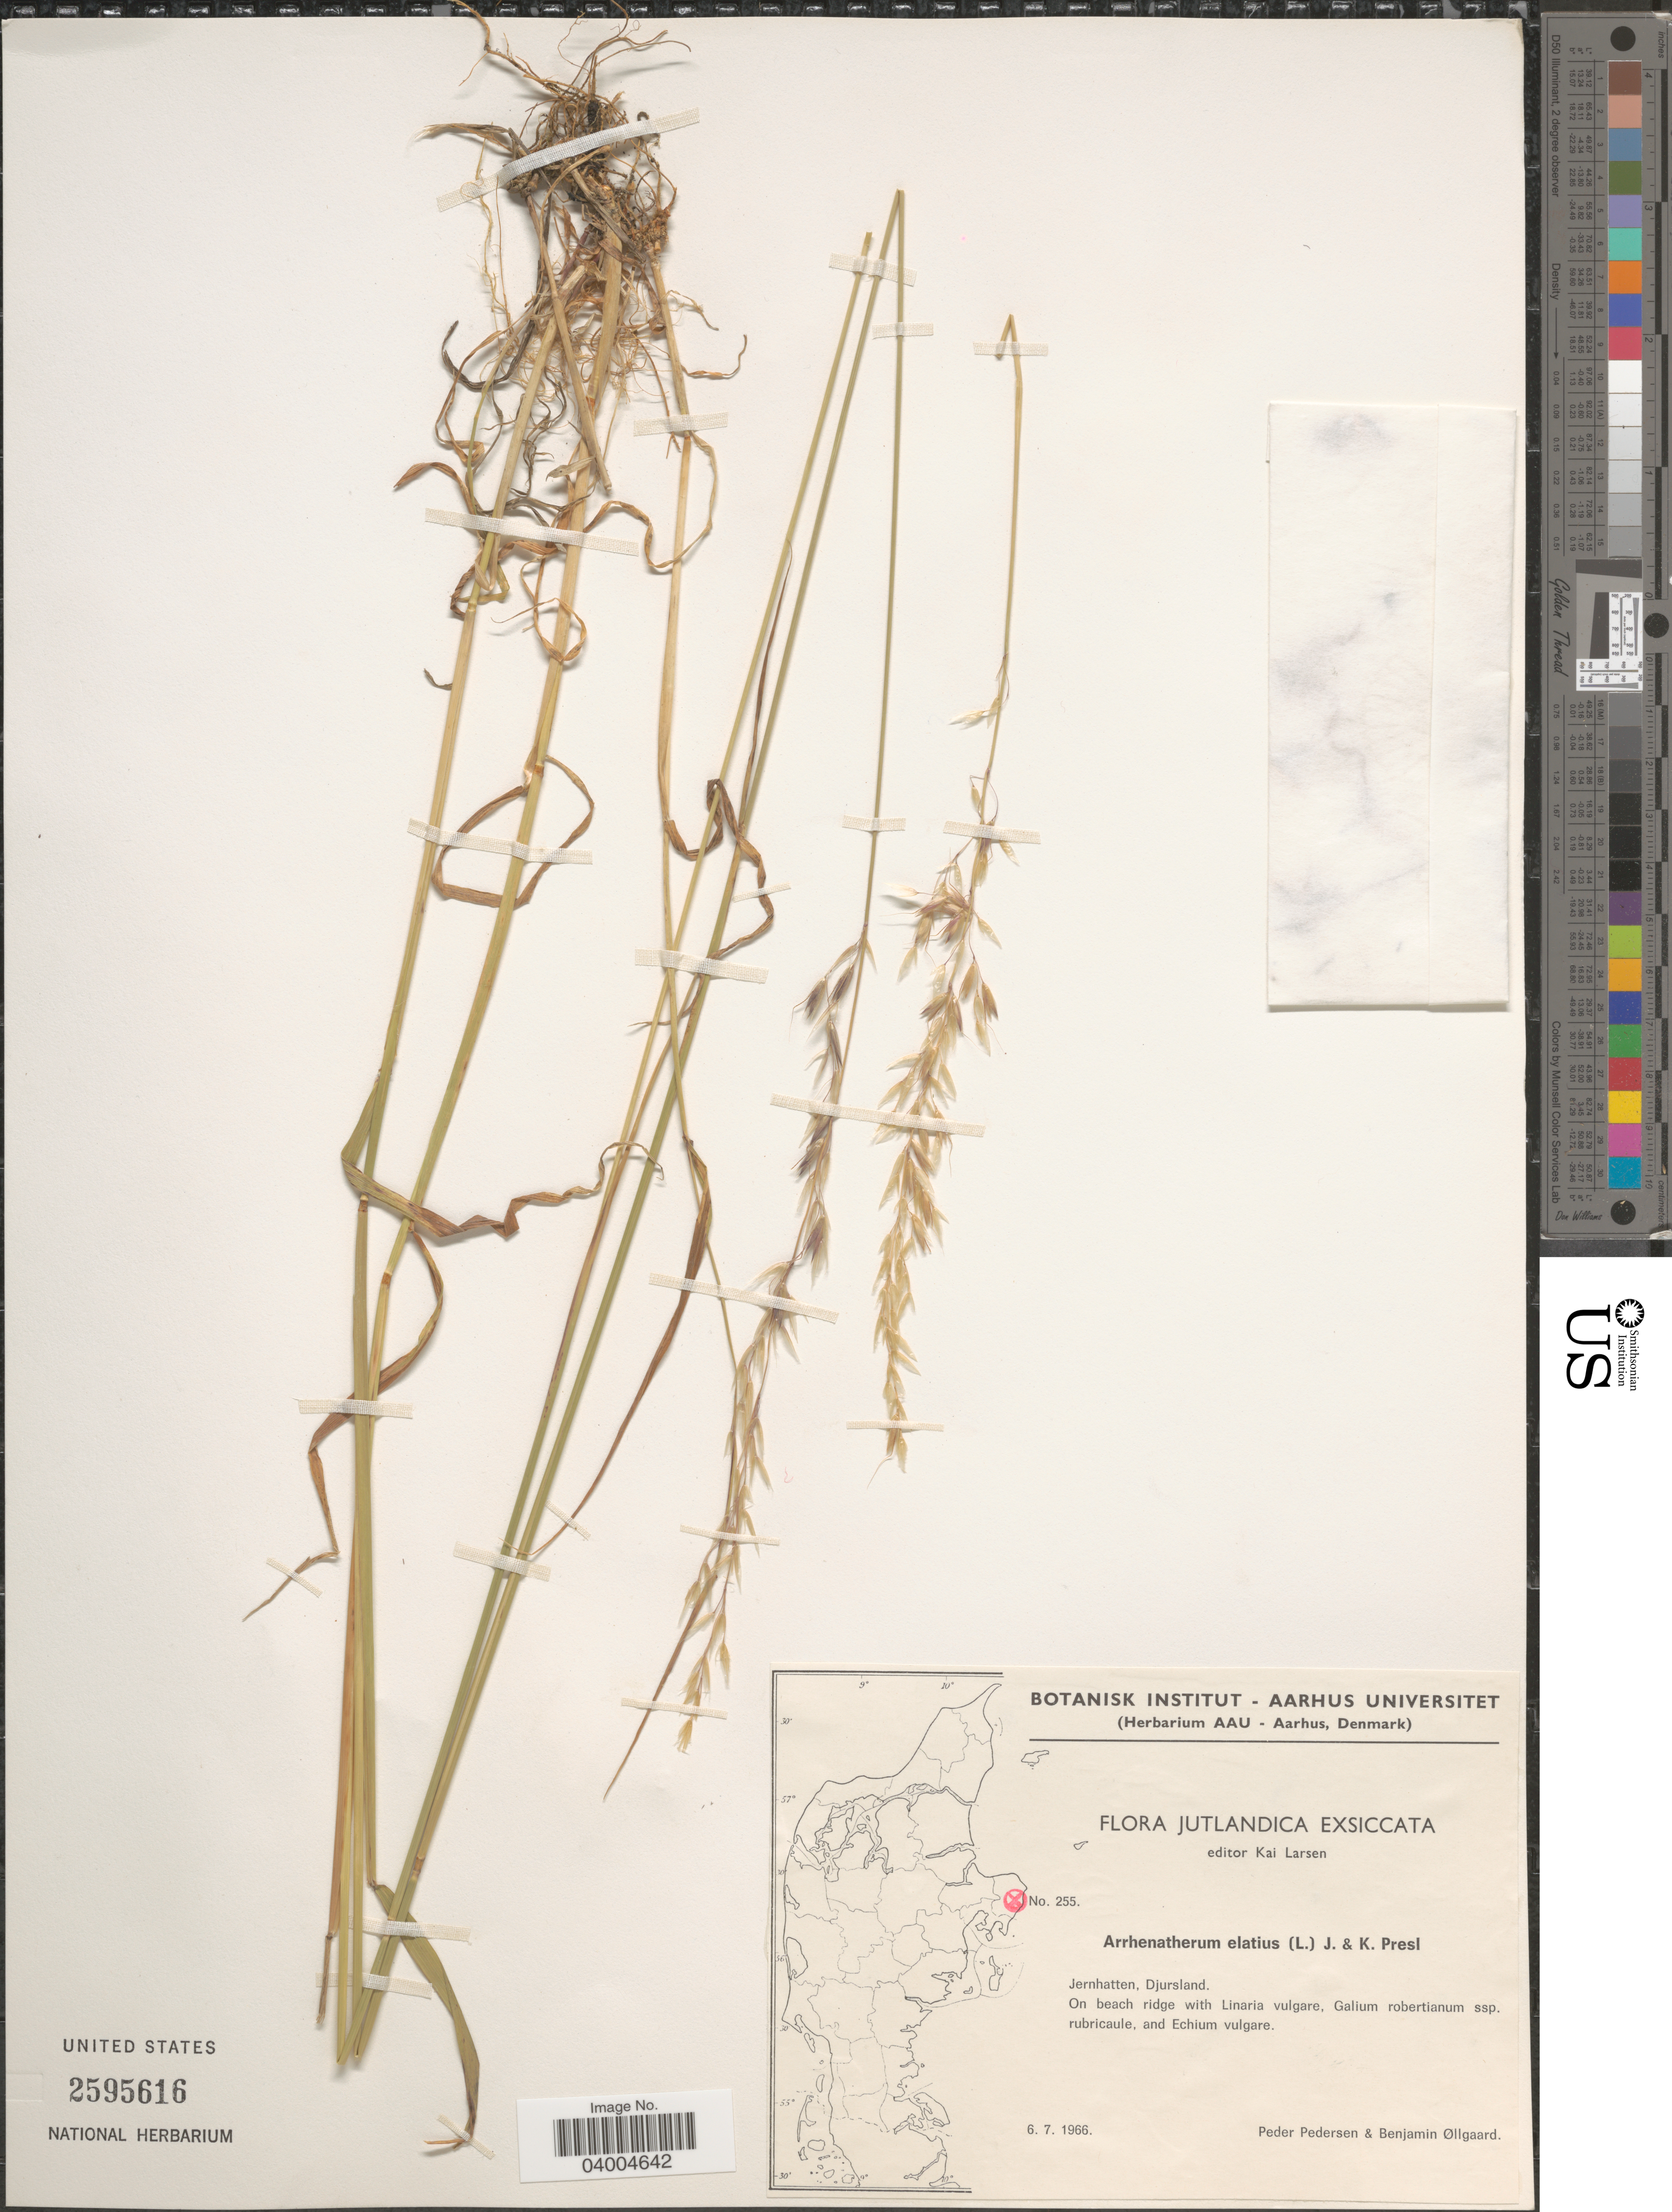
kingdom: Plantae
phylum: Tracheophyta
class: Liliopsida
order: Poales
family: Poaceae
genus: Arrhenatherum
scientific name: Arrhenatherum elatius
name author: (L.) J. Presl & C. Presl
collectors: P. Pedersen & B. Øllgaard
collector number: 255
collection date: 1966-07-06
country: Denmark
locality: Jutlandica. Jernhatten, Djursland.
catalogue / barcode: US 2595616